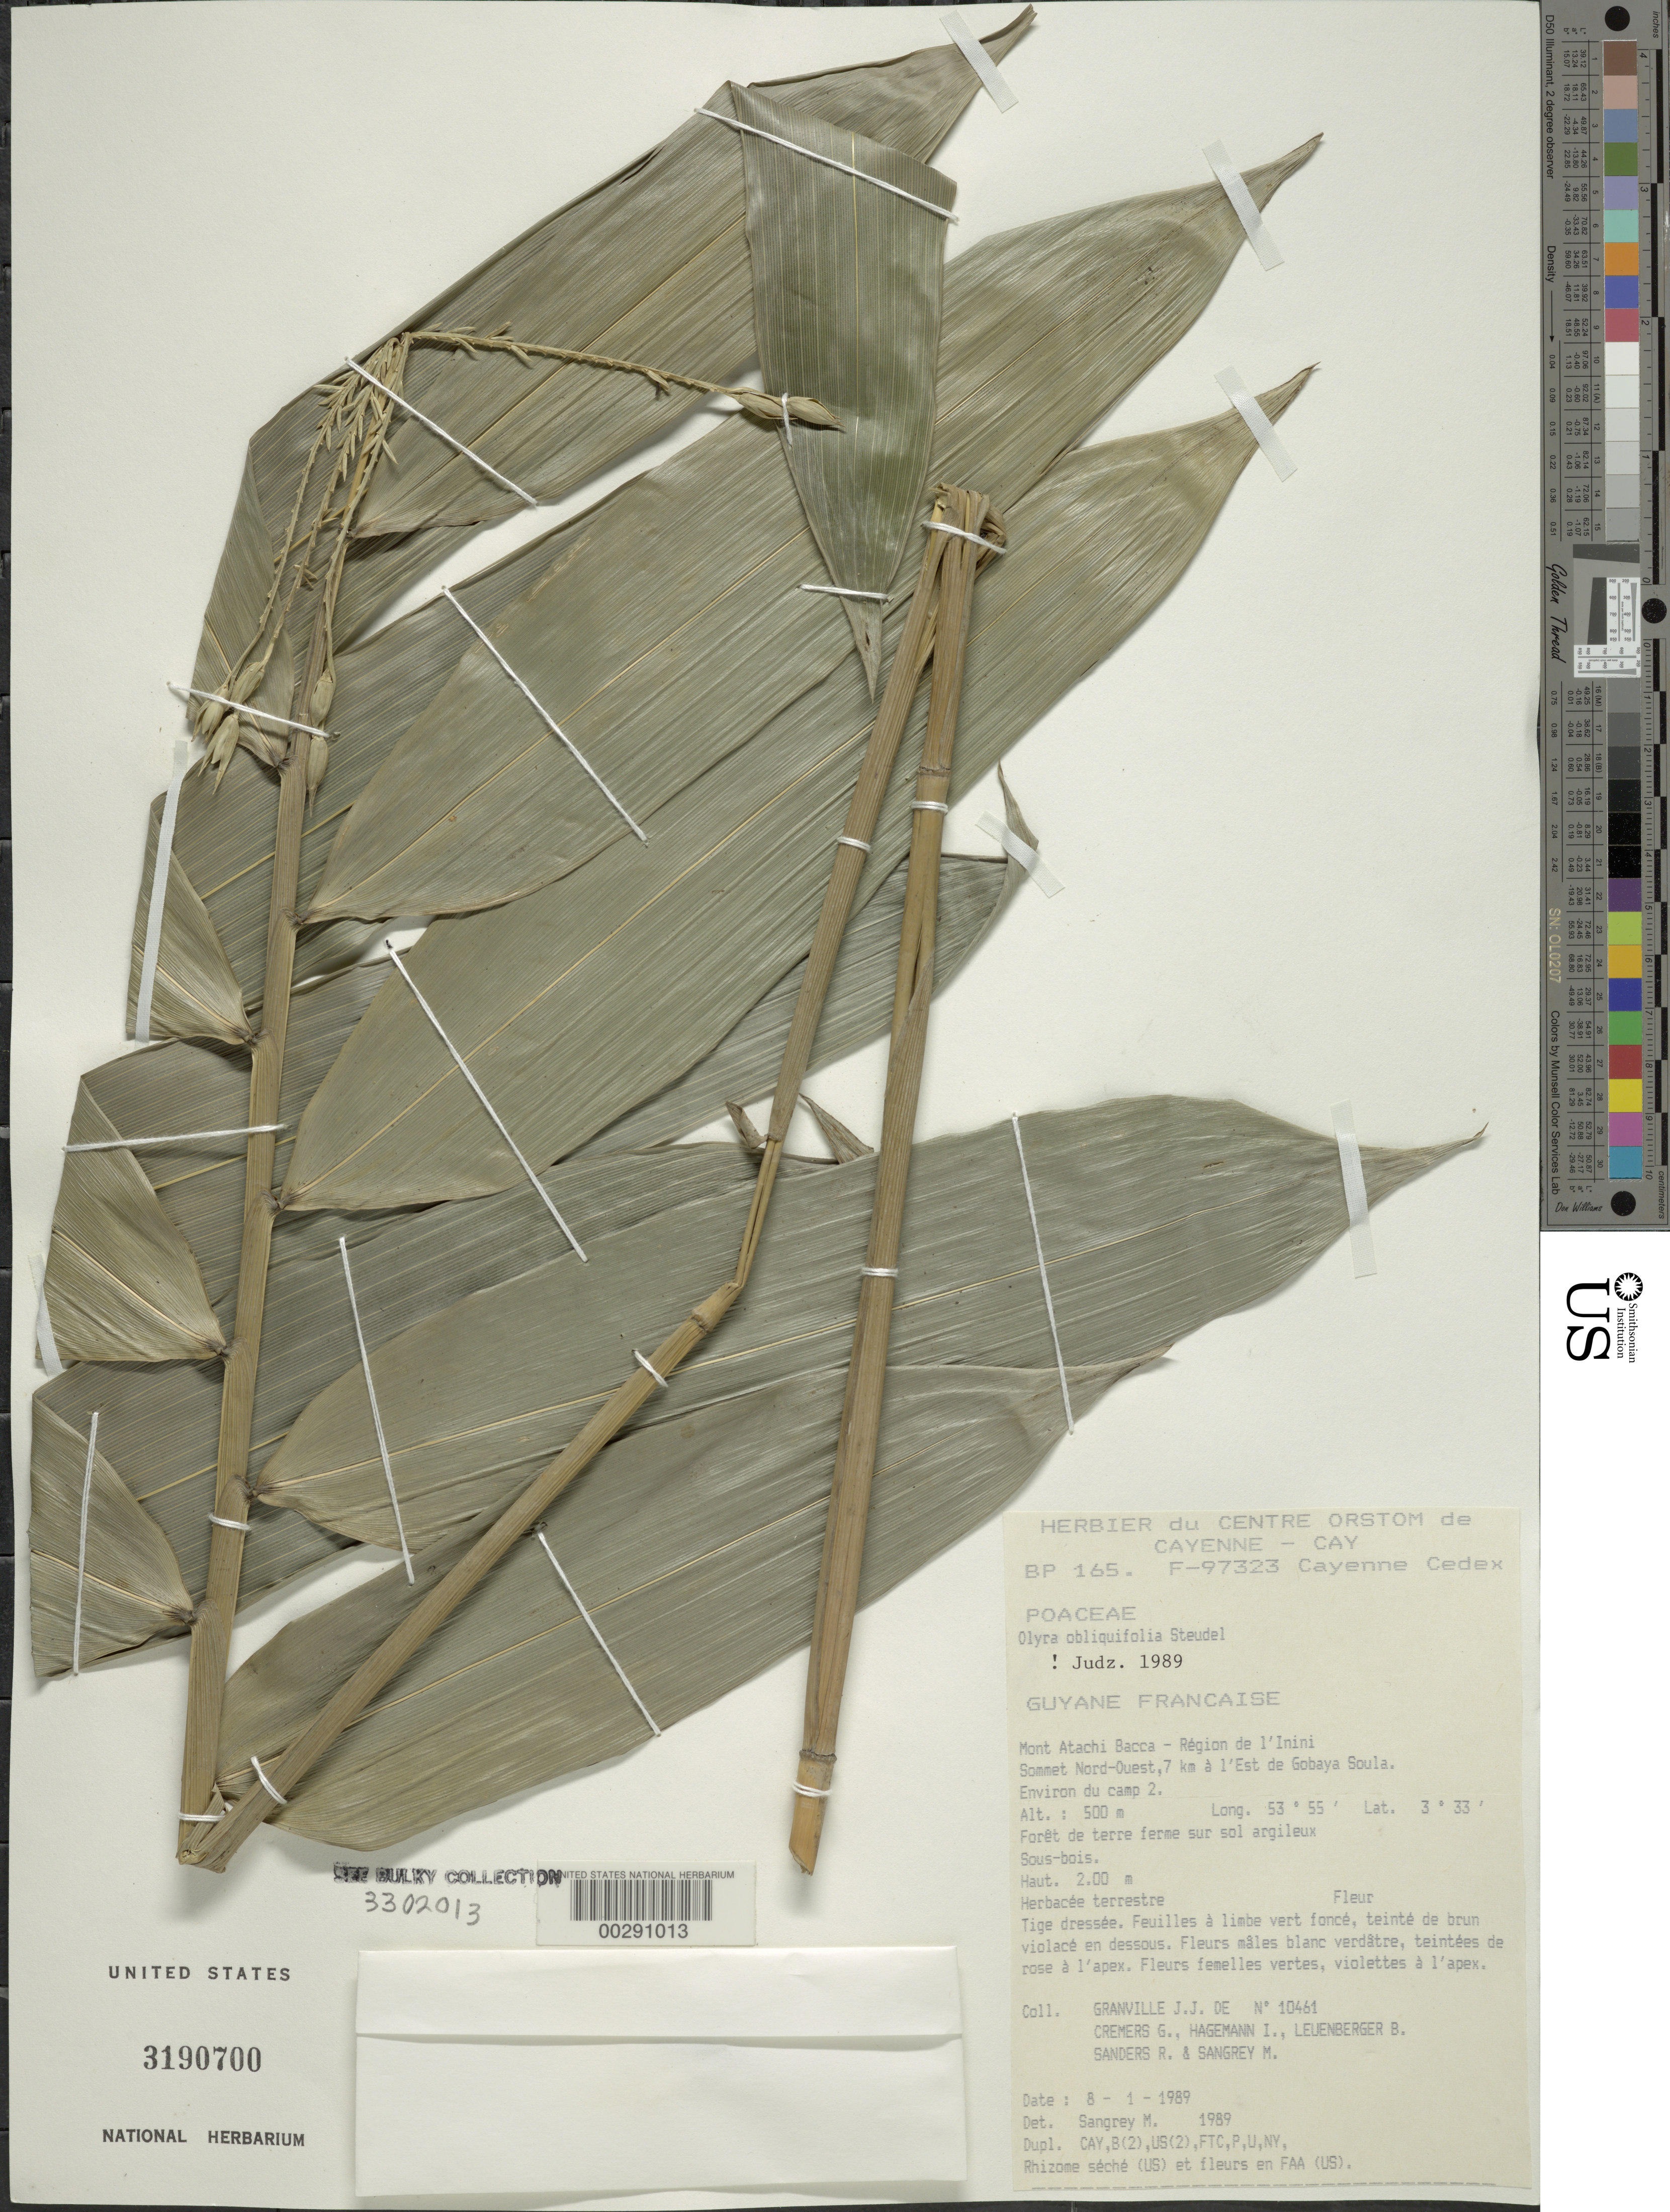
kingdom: Plantae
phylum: Tracheophyta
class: Liliopsida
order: Poales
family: Poaceae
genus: Olyra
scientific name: Olyra obliquifolia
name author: Steud.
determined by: Judziewicz, E. J.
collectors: J.-J. de Granville, G. Cremers, I. Hagemann, B. Leuenberger & M. S. Sangrey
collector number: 10461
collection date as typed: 08 Jan 1989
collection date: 1989-01-08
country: French Guiana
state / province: Saint-Laurent-du-Maroni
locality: Mont atachi bacca, ne summit 7 km e of gobaya soula, vicinity of camp no. 2. [in former inini arrondissement.]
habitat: Forest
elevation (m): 500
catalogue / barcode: US 3190700